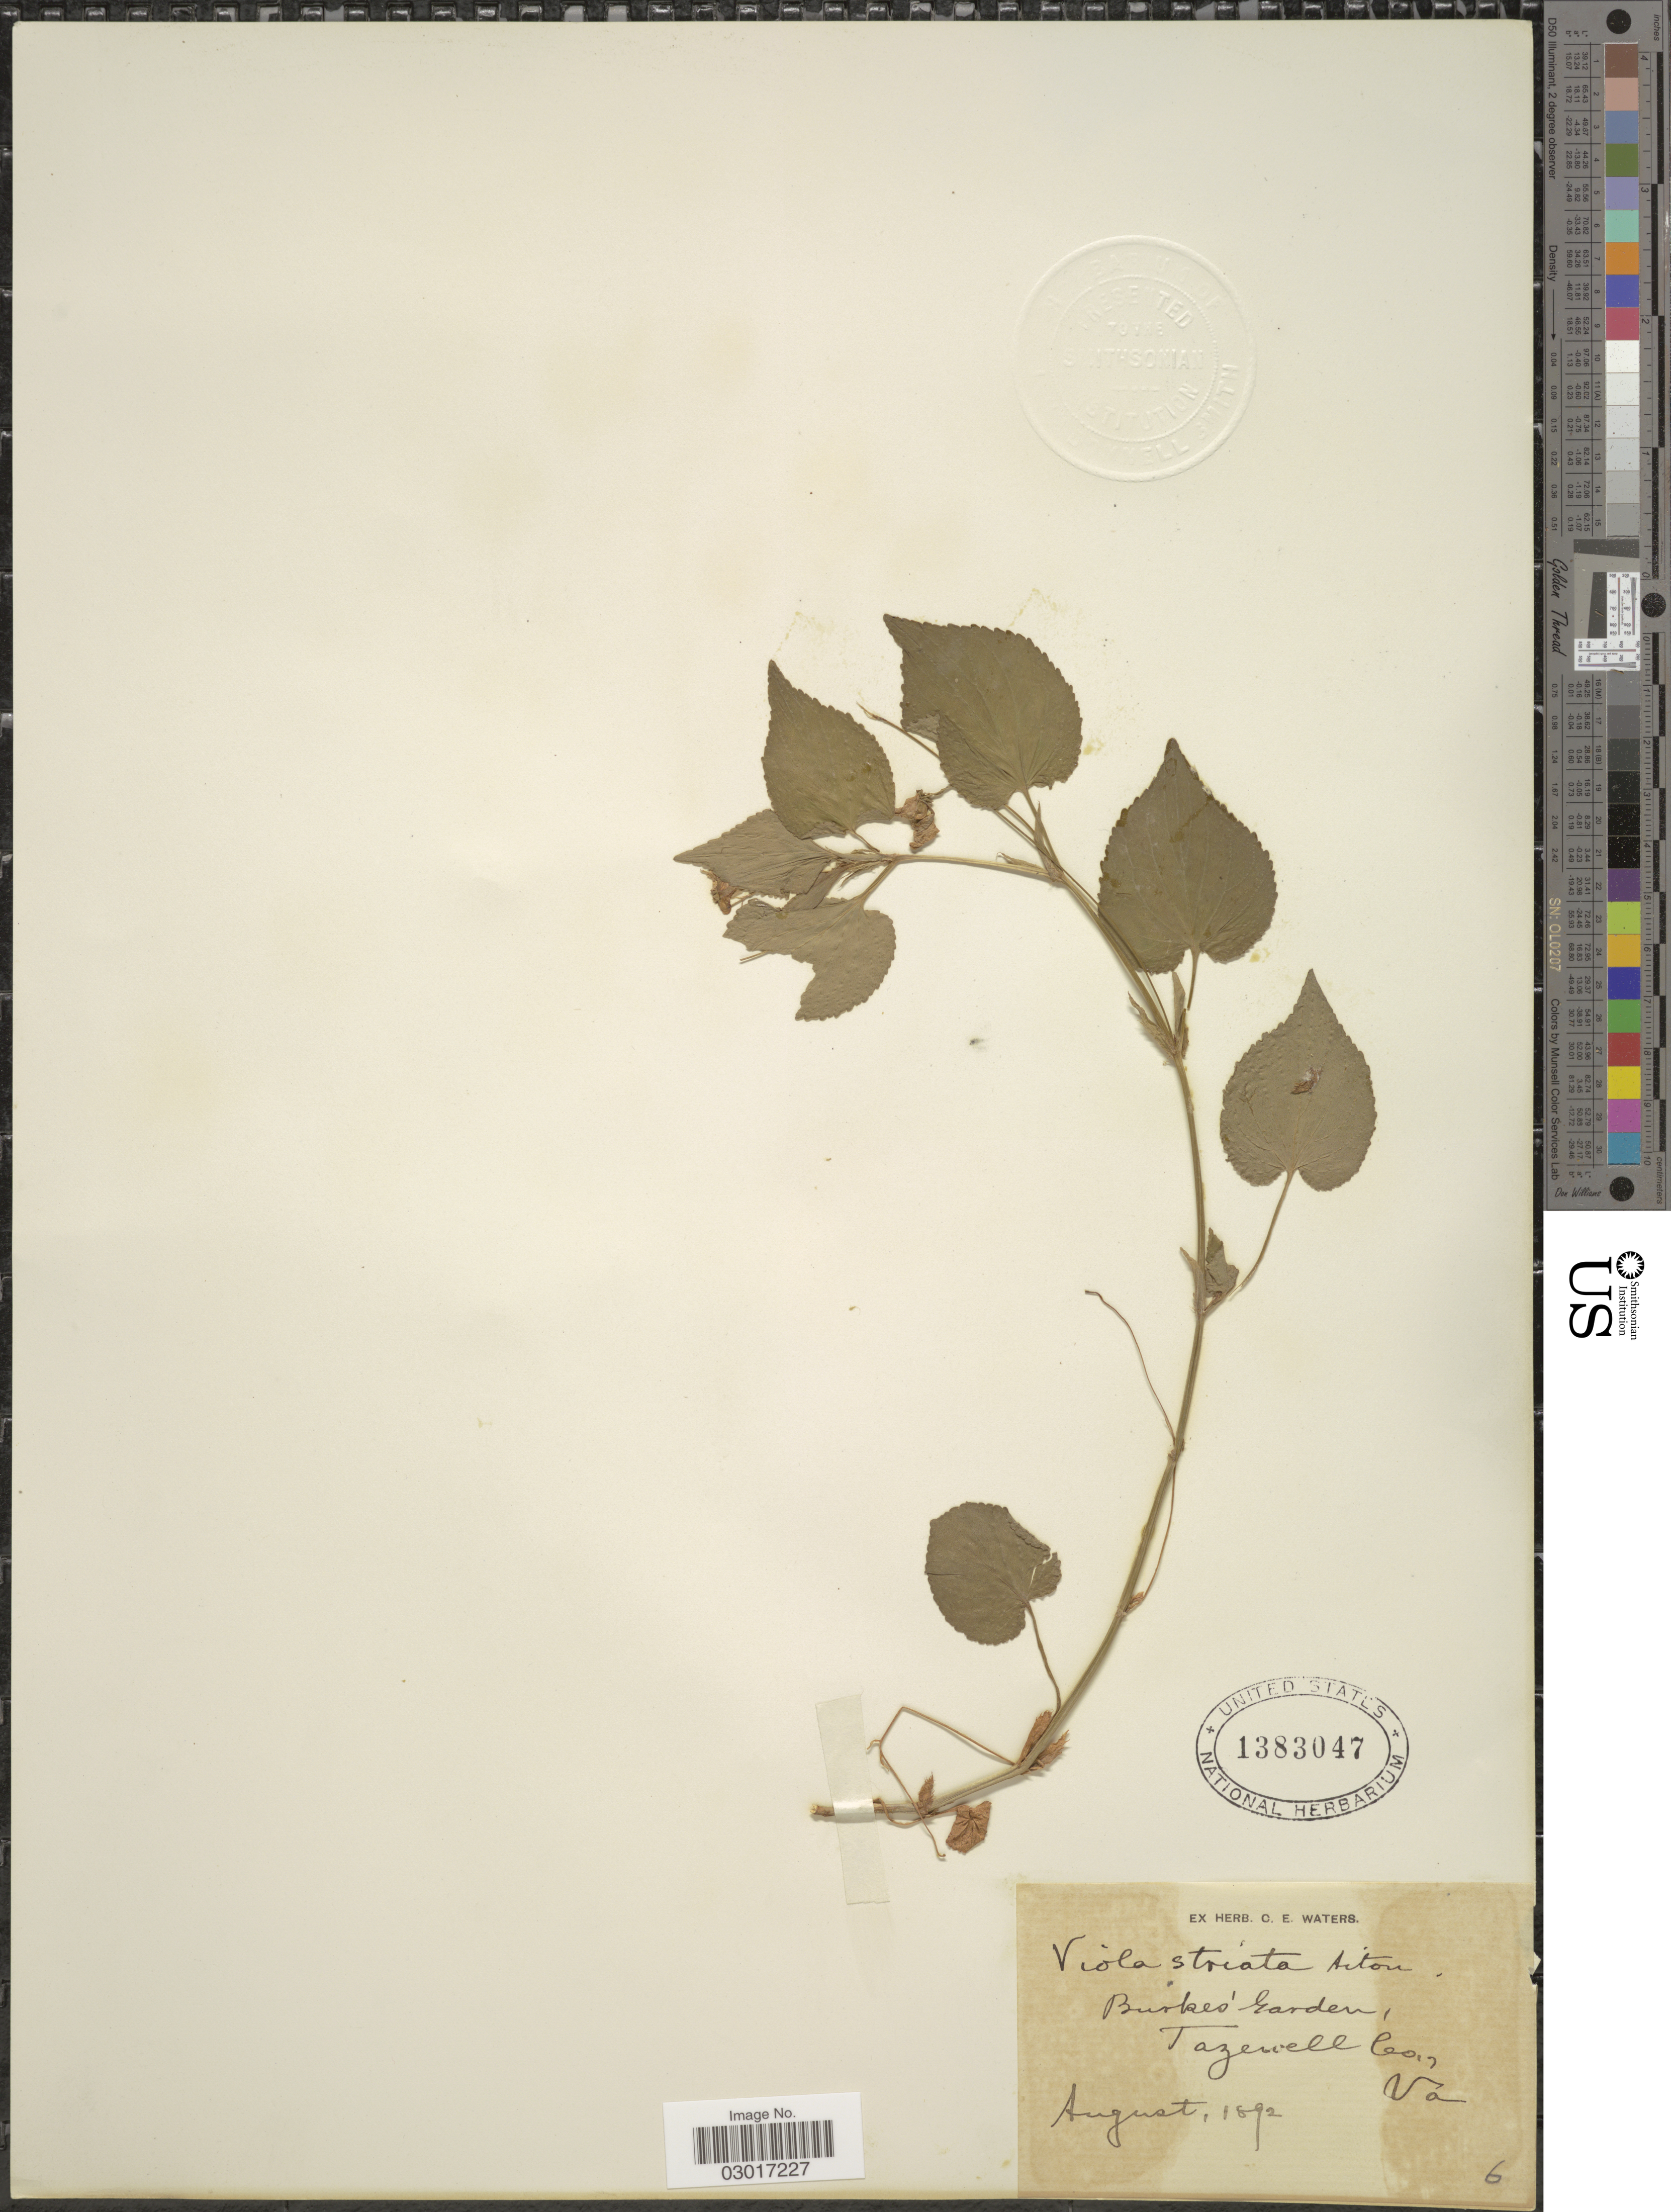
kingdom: Plantae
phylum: Tracheophyta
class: Magnoliopsida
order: Malpighiales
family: Violaceae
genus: Viola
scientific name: Viola striata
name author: Aiton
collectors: Ex herb. C. E. Waters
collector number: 6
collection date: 1892-08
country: United States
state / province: Virginia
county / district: Tazewell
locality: Burkes' Garden.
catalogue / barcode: US 1383047